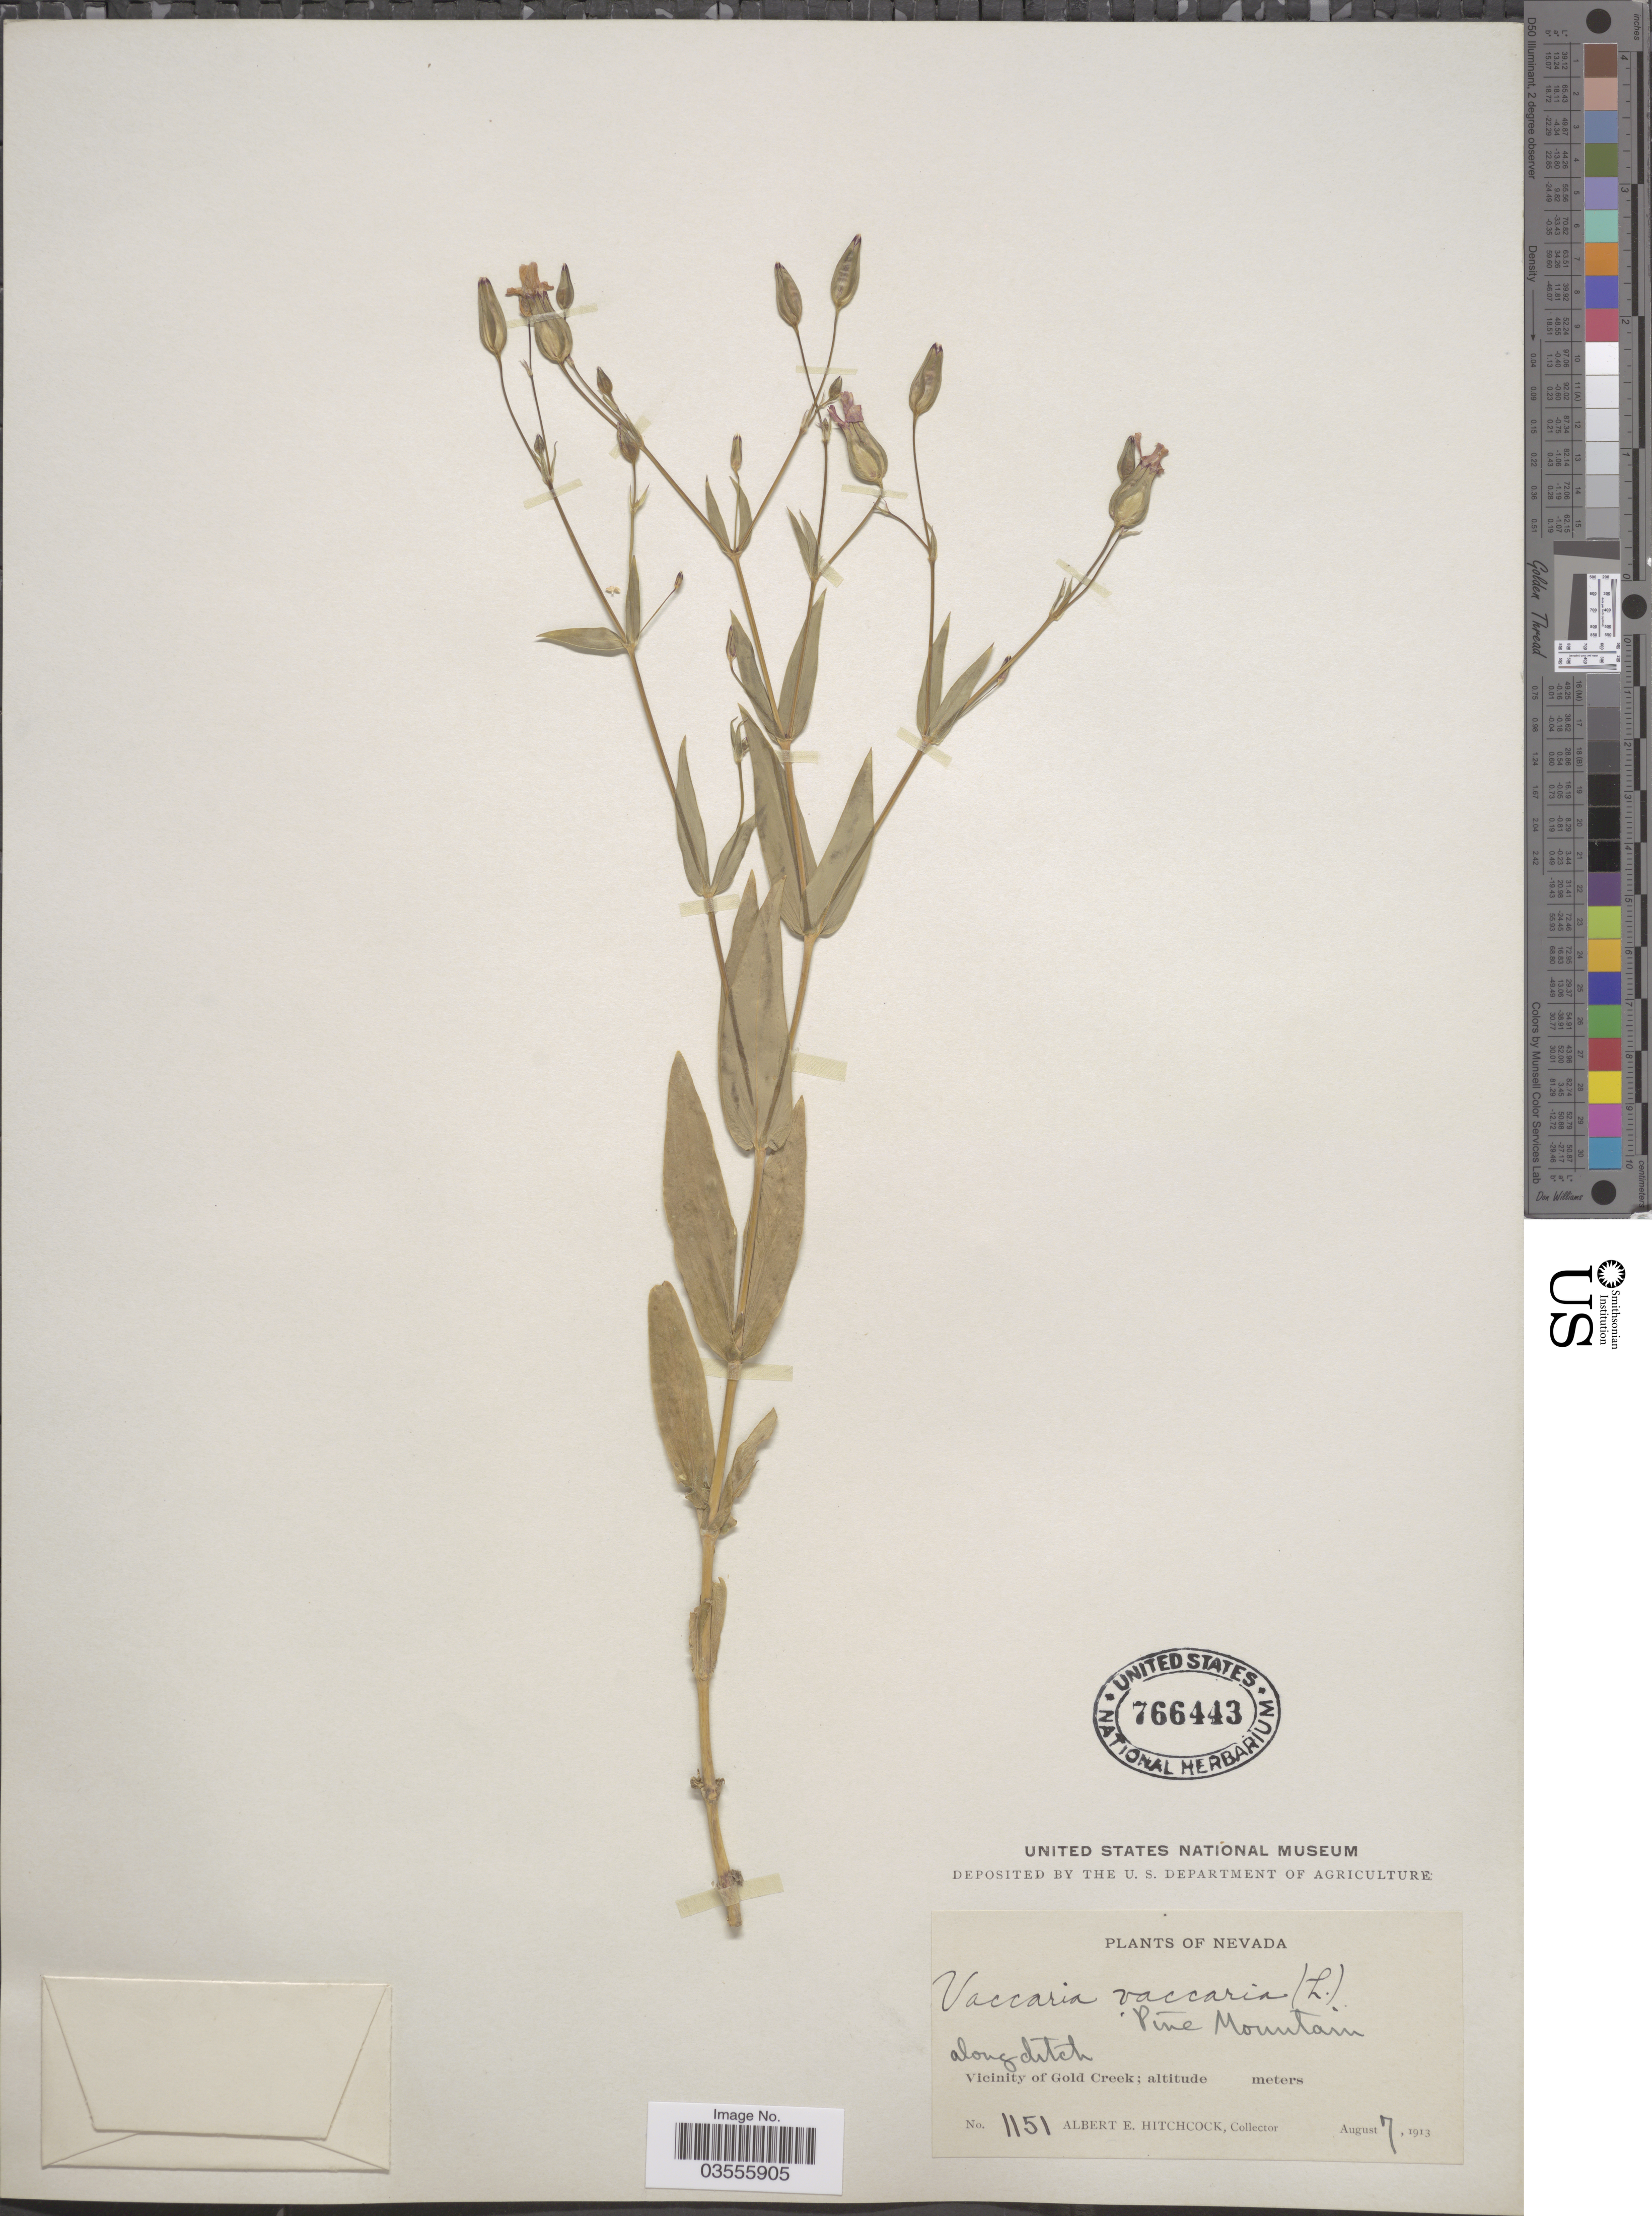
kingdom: Plantae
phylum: Tracheophyta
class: Magnoliopsida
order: Caryophyllales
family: Caryophyllaceae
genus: Gypsophila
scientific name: Gypsophila vaccaria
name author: (L.) Sm.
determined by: Strong, M. T., (US), Smithsonian Institution - National Museum of Natural History (UNITED STATES)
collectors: A. Hitchcock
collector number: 1151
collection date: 1913-08-07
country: United States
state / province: Nevada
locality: Vicinity of Gold Creek. Pine Mountain.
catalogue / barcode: US 766443